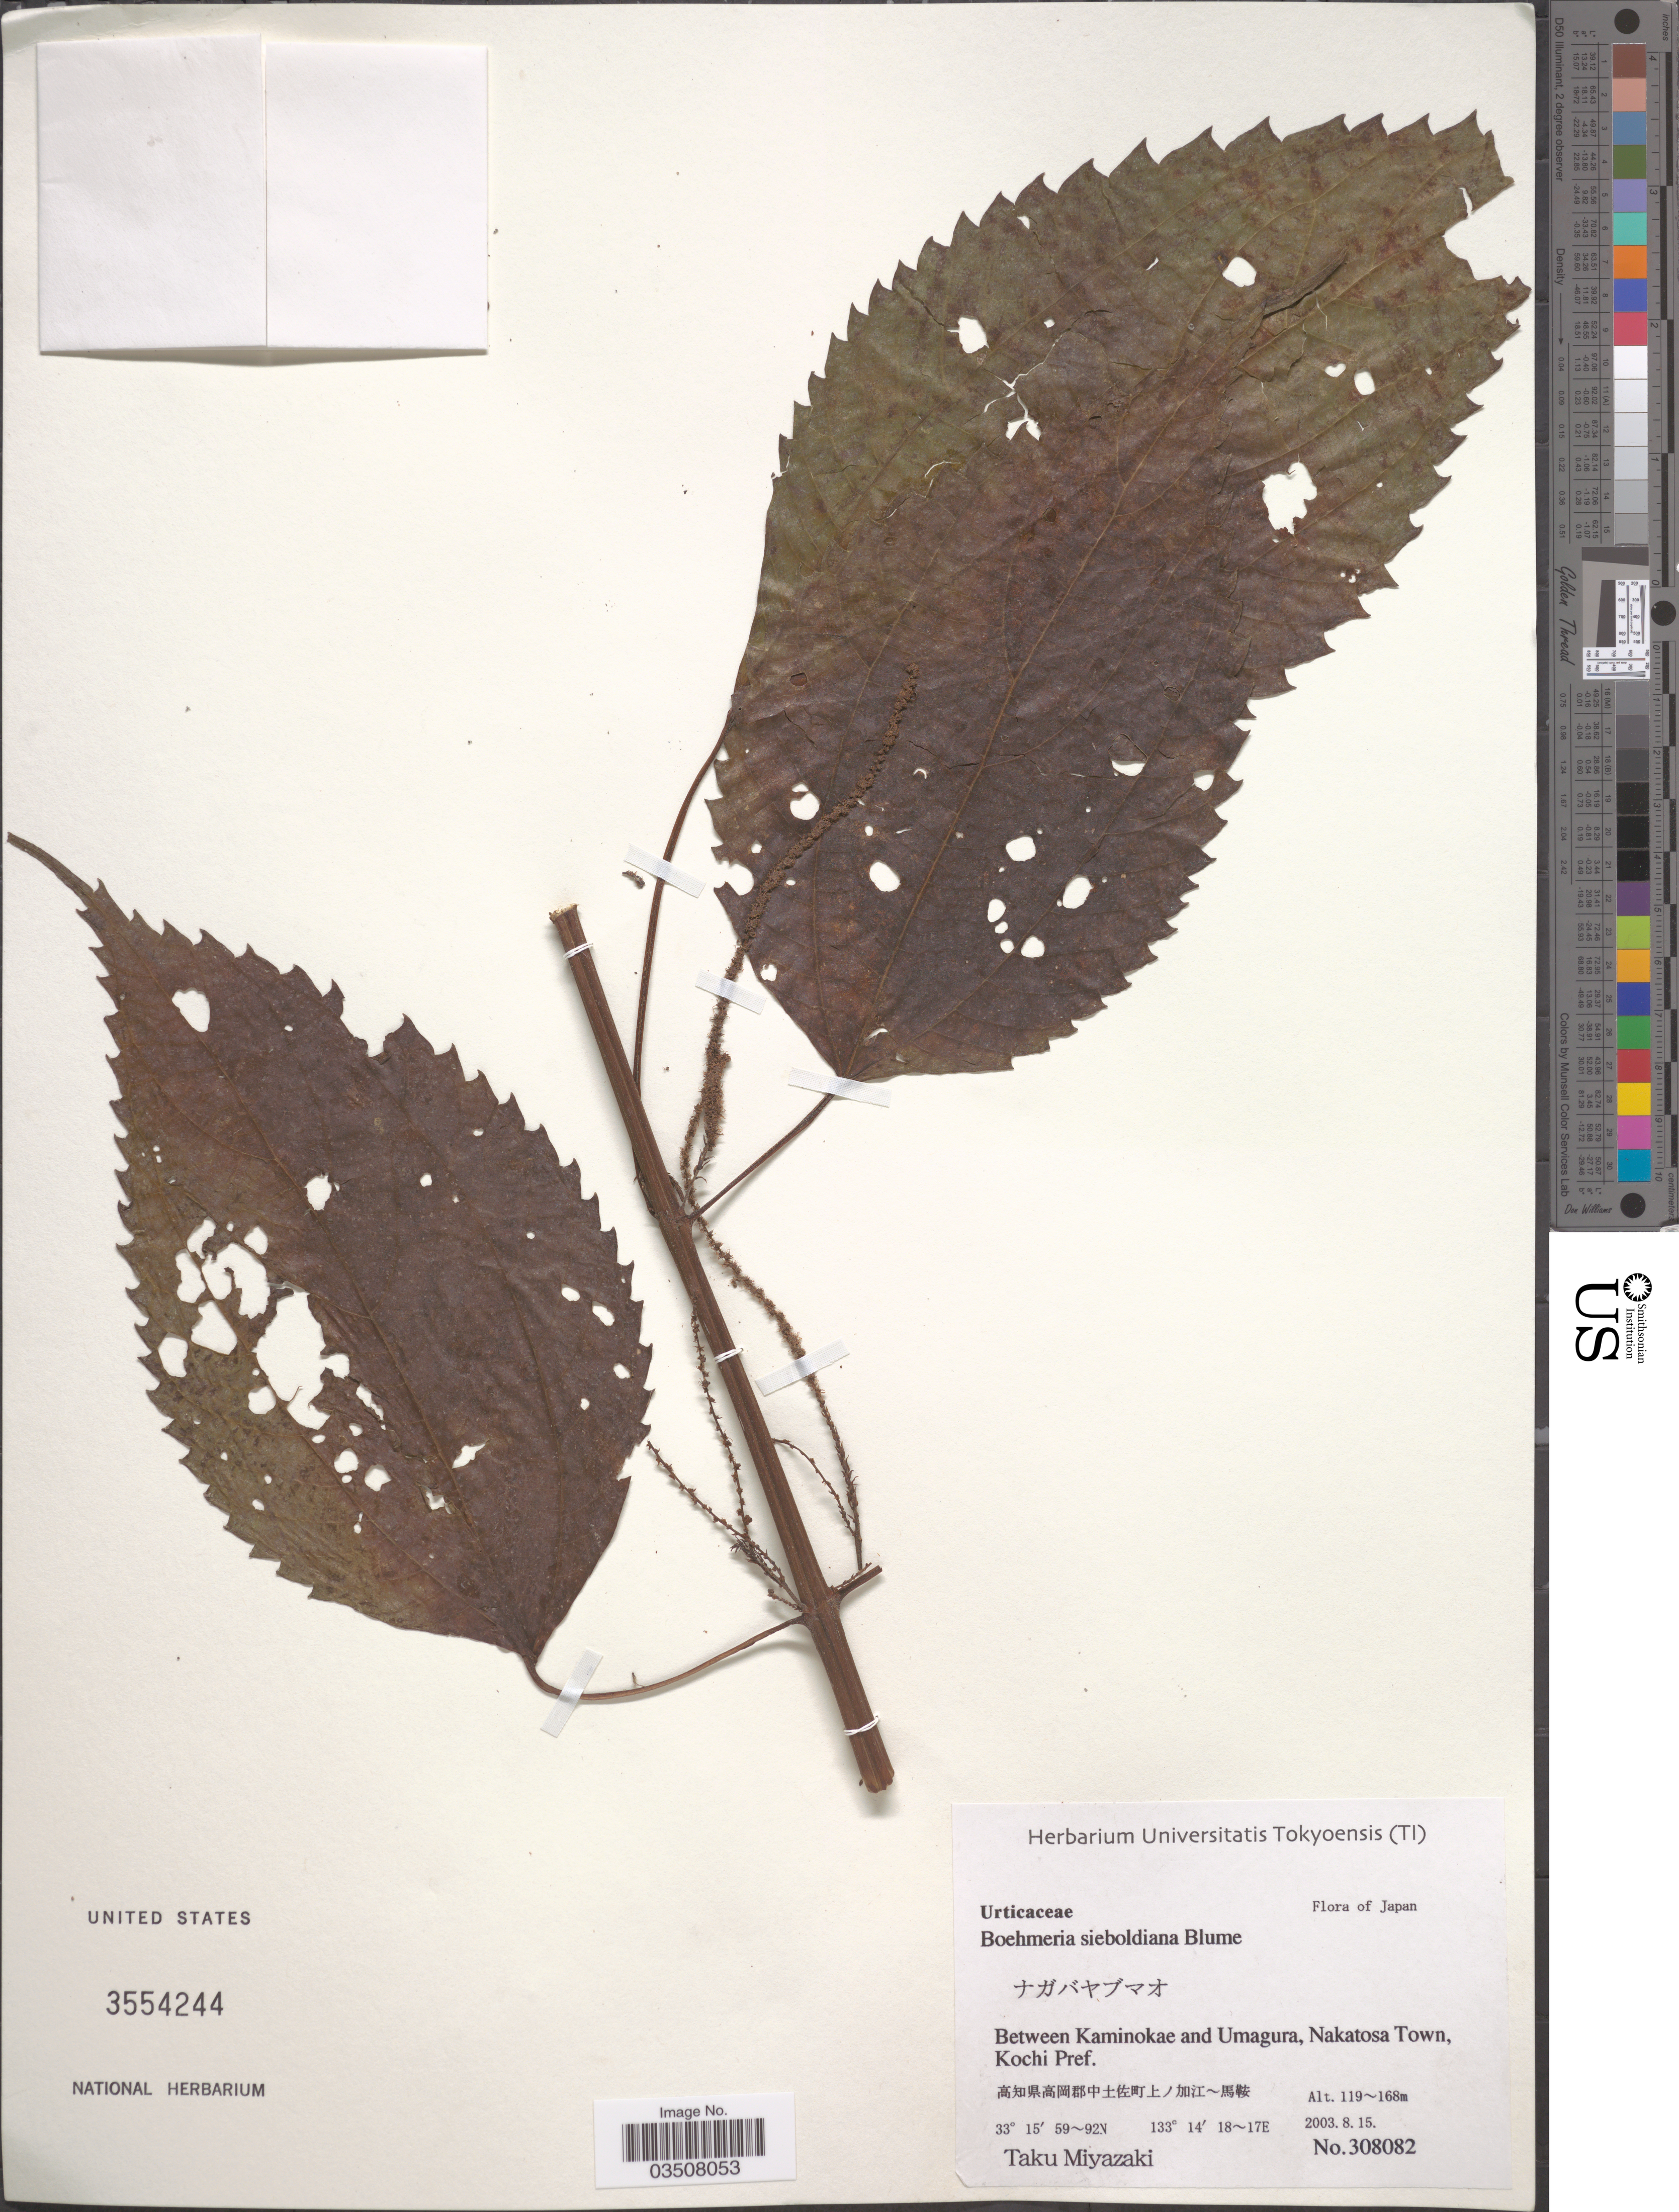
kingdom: Plantae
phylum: Tracheophyta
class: Magnoliopsida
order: Rosales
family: Urticaceae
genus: Boehmeria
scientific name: Boehmeria sieboldiana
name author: Blume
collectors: T. Miyazaki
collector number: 308082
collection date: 2003-08-15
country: Japan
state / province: Koti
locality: Between Kaminokae and Umagura, Nakatosa Town, Kochi Pref.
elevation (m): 119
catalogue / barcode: US 3554244